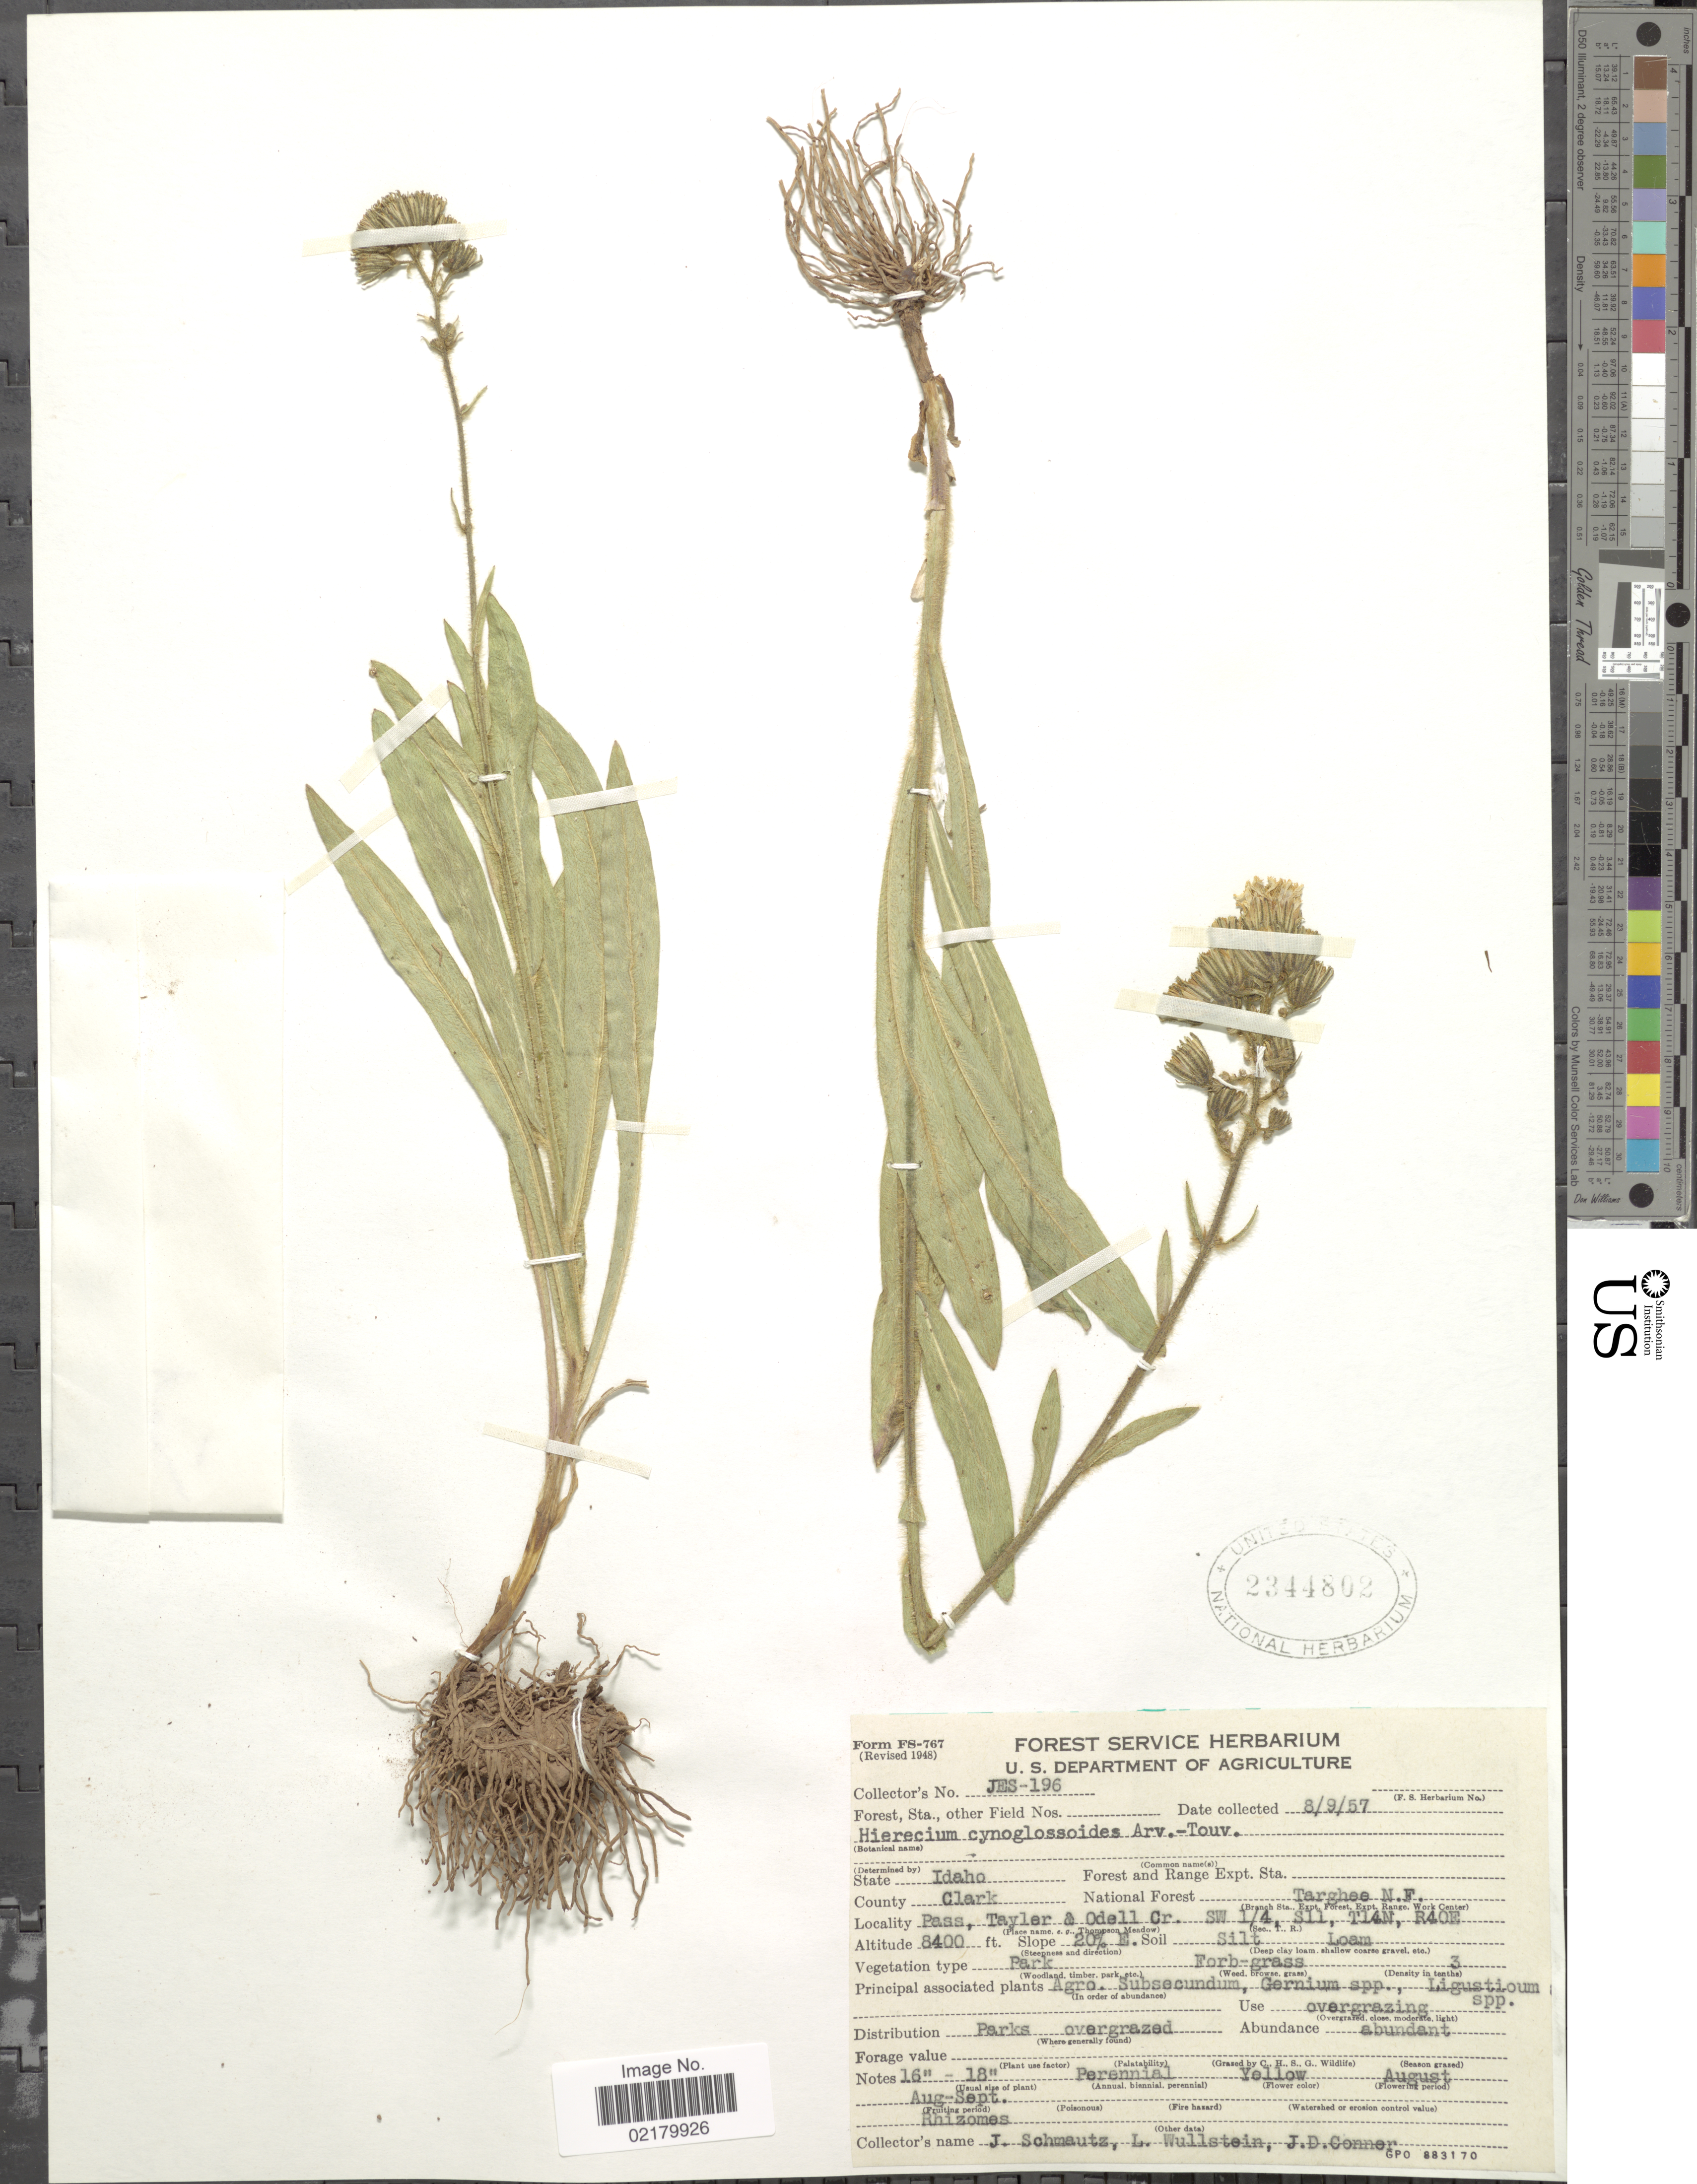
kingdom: Plantae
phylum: Tracheophyta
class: Magnoliopsida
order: Asterales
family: Asteraceae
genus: Hieracium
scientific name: Hieracium scouleri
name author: Hook.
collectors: J. Schmautz, L. Wullstein & J. Conner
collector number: JES-196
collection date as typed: Transcribed d/m/y: 8/9/57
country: United States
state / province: Idaho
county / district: Clark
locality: Pass, Tayler & Odell Cr SW ¼, S11, T14N, RT40EE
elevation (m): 2560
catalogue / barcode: US 2344802